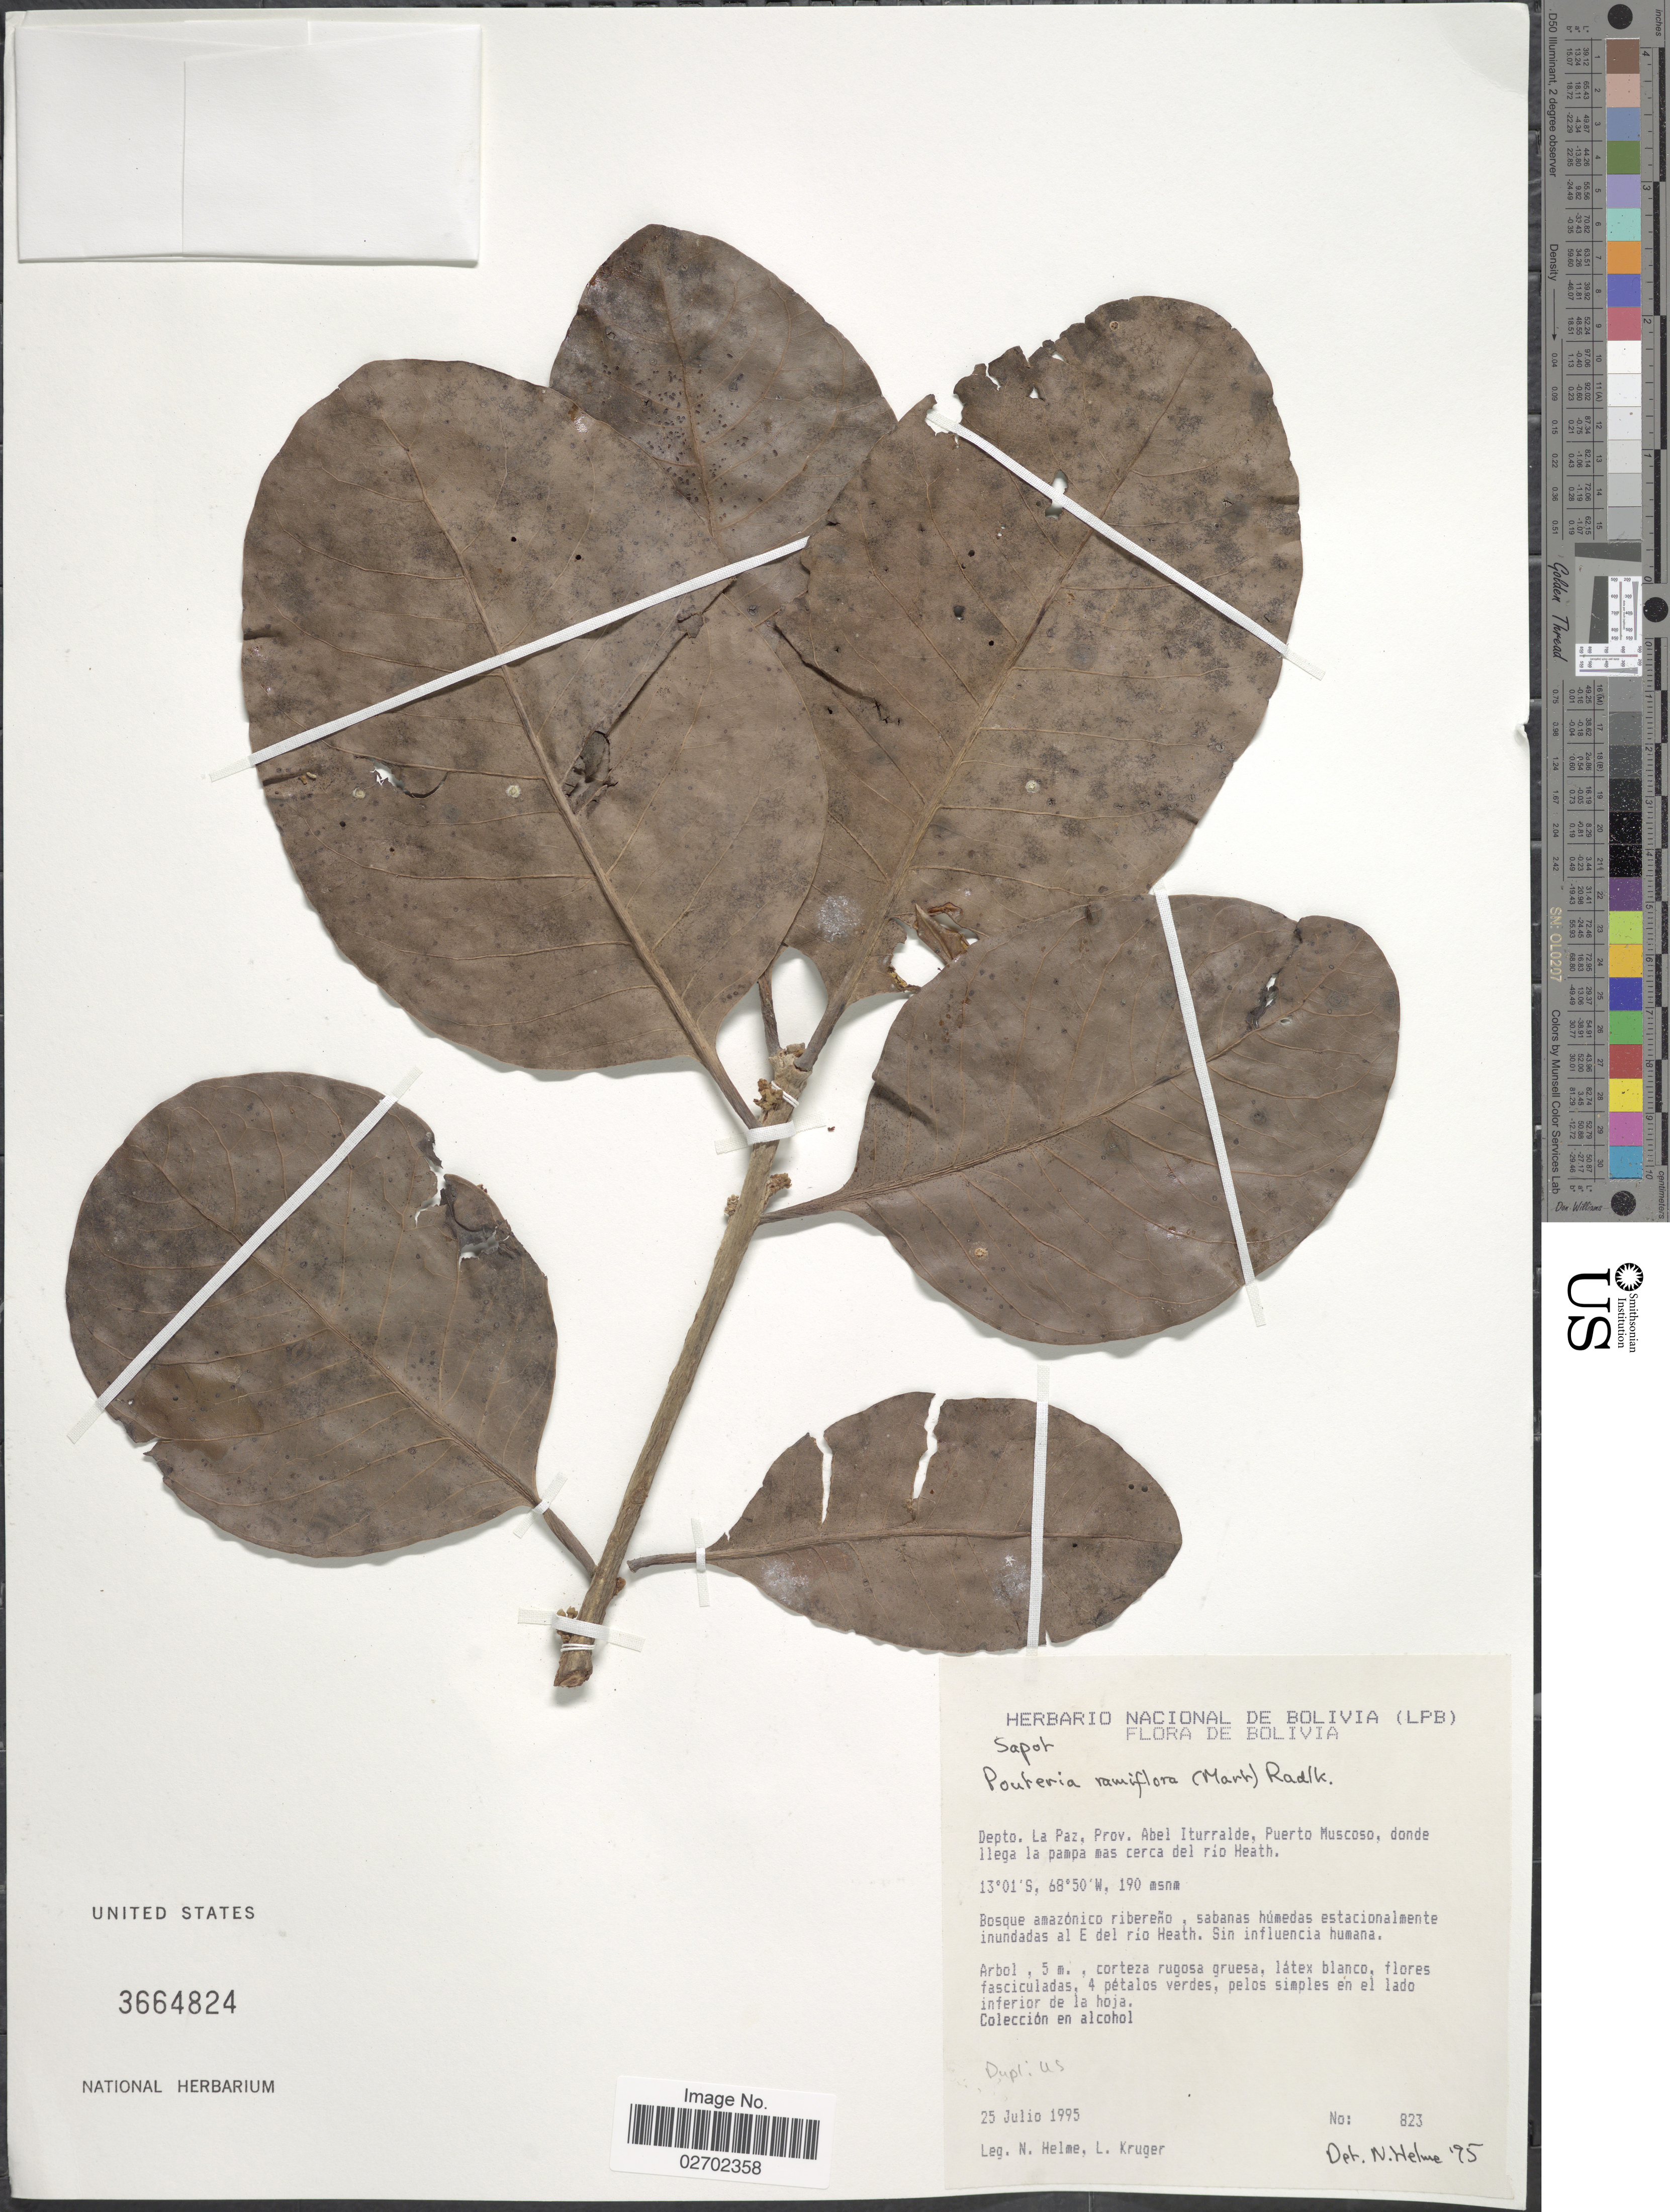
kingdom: Plantae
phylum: Tracheophyta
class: Magnoliopsida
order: Ericales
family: Sapotaceae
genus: Pouteria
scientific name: Pouteria ramiflora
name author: (Mart.) Radlk.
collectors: N. Helme & L. Kruger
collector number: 823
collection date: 1995-07-25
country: Bolivia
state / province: La Paz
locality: Depto La Paz, Prov. Abel Iturralde, Puerto Muscoso, donde llega la pampa mas cerca del río Heath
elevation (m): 190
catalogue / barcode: US 3664824